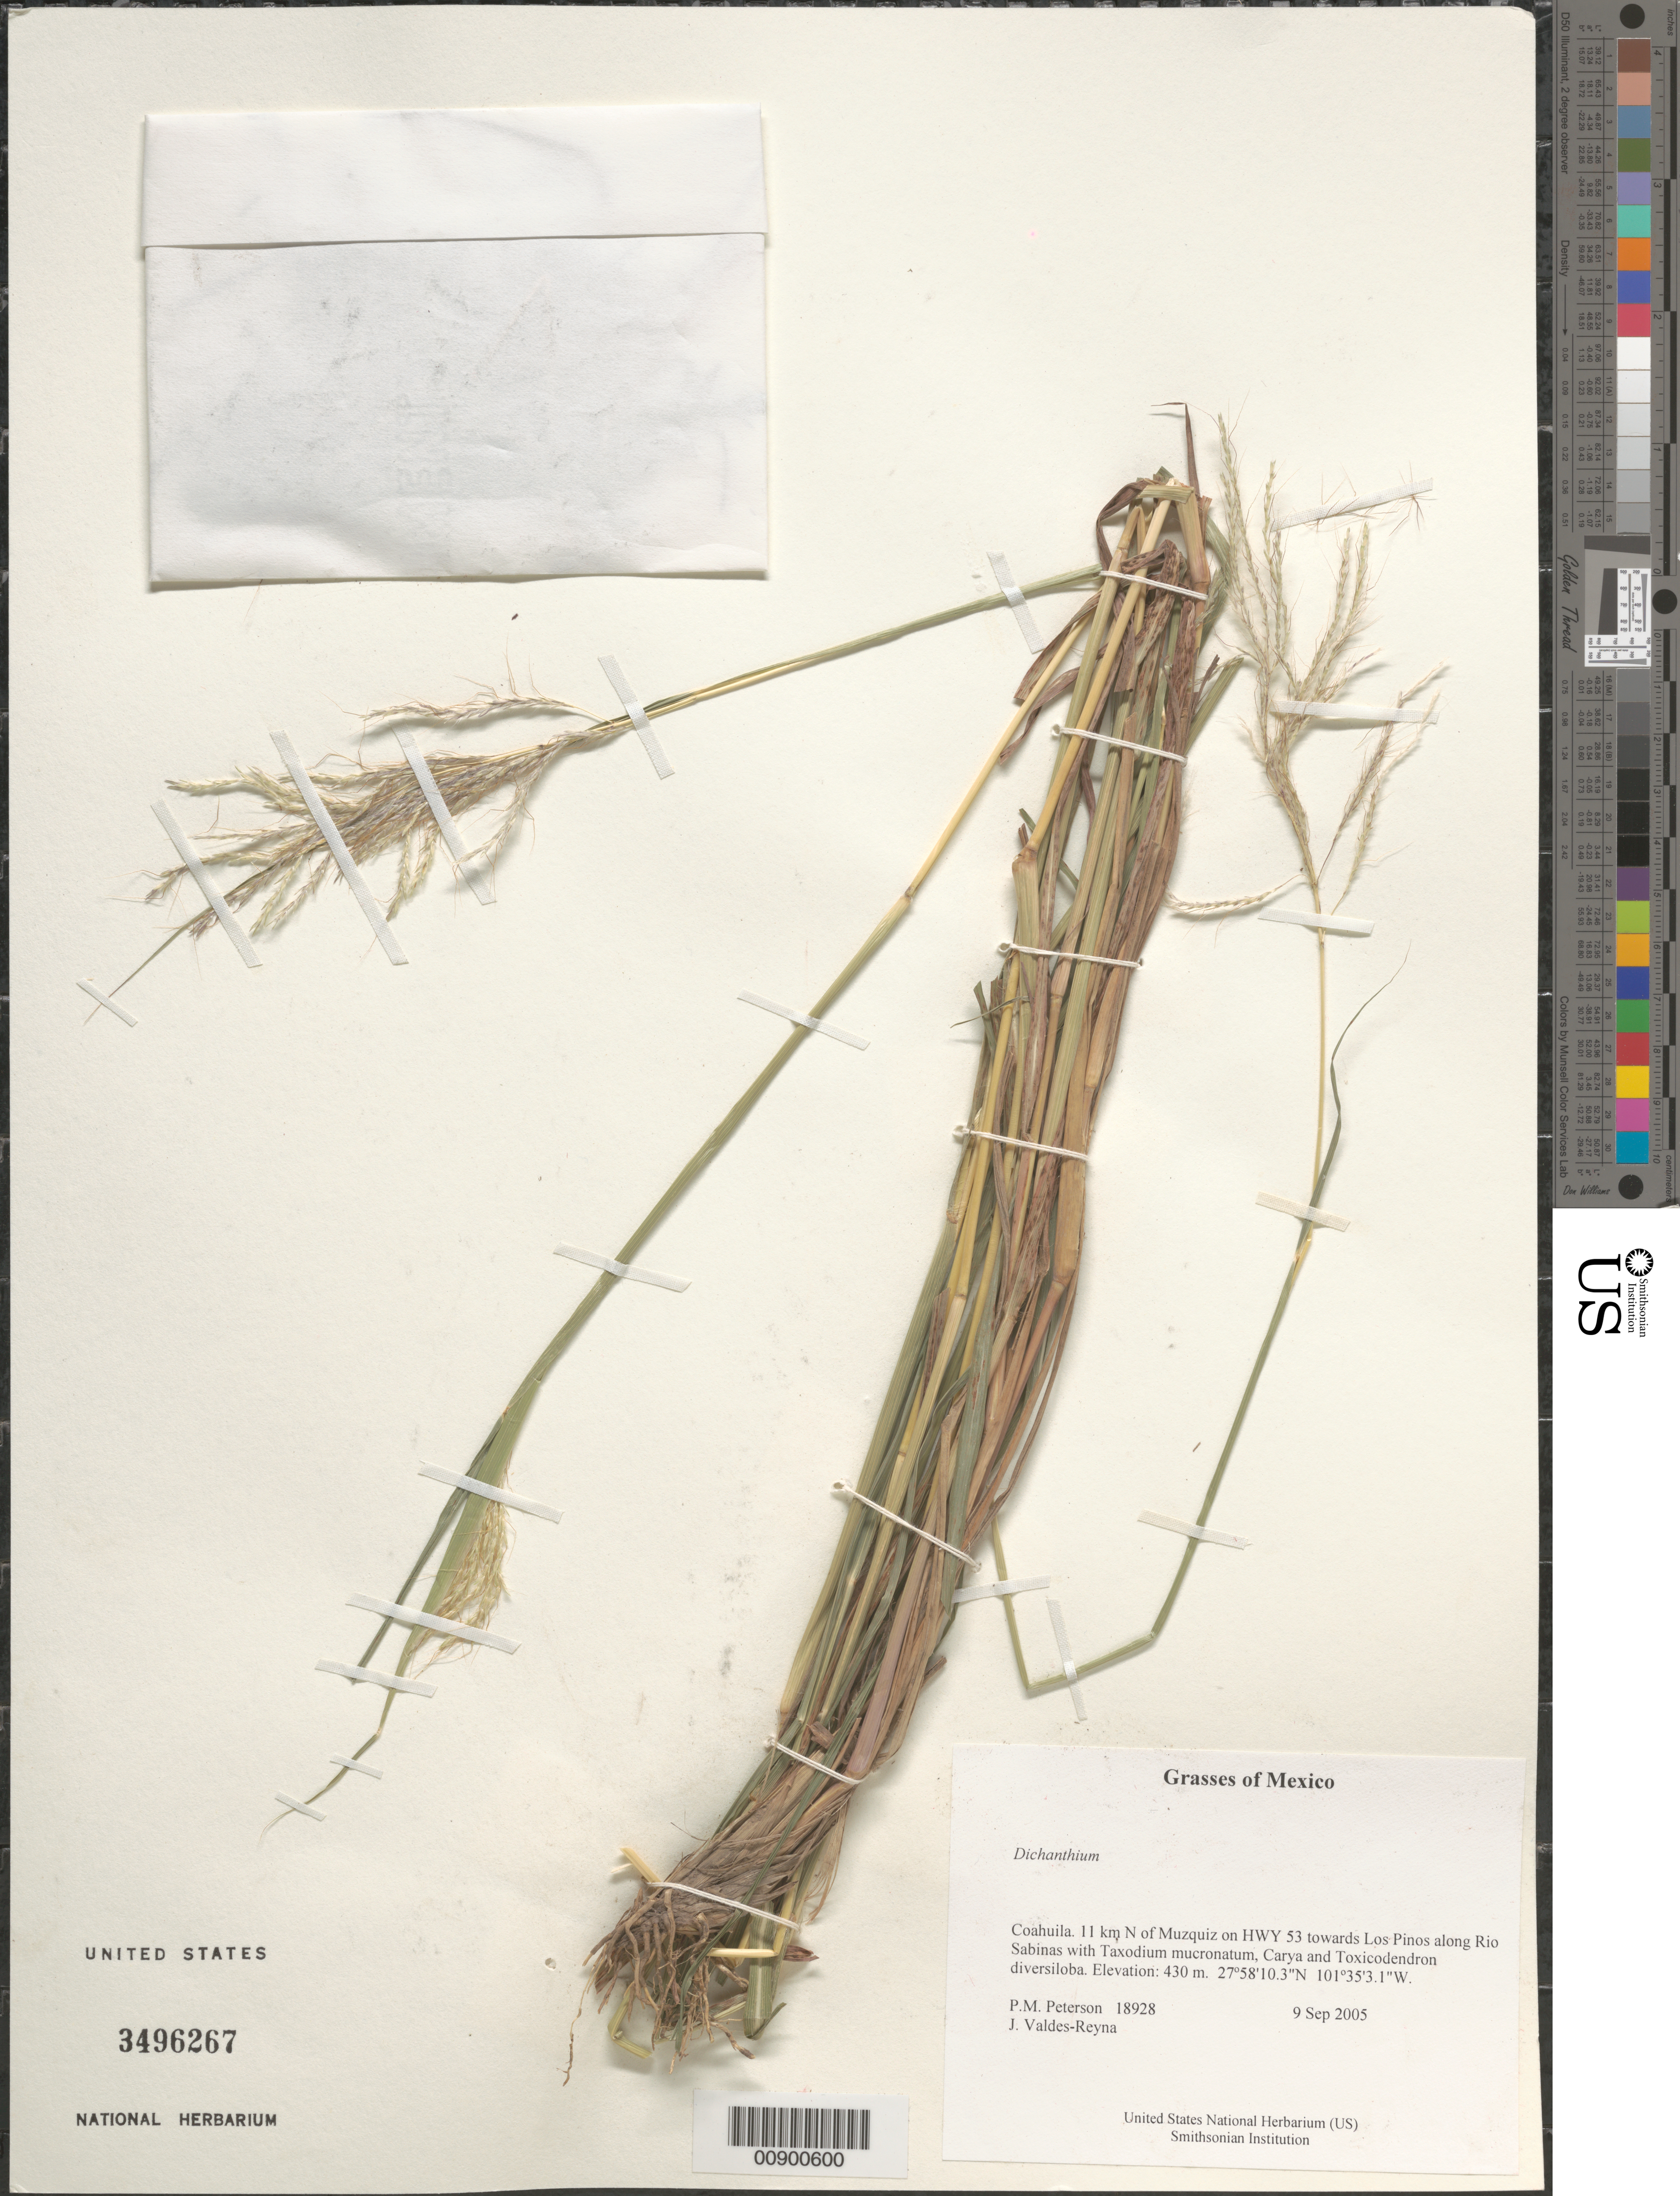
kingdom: Plantae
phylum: Tracheophyta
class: Liliopsida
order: Poales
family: Poaceae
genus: Dichanthium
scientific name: Dichanthium sp.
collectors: P. M. Peterson & J. Valdés-Reyna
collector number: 18928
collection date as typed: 09 Sep 2005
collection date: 2005-09-09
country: Mexico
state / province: Coahuila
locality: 11 km N of Muzquiz on HWY 53 towards Los Pinos along Rio Sabinas with Taxodium mucronatum, Carya and Toxicodendron diversiloba.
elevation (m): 430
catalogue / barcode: US 3496267